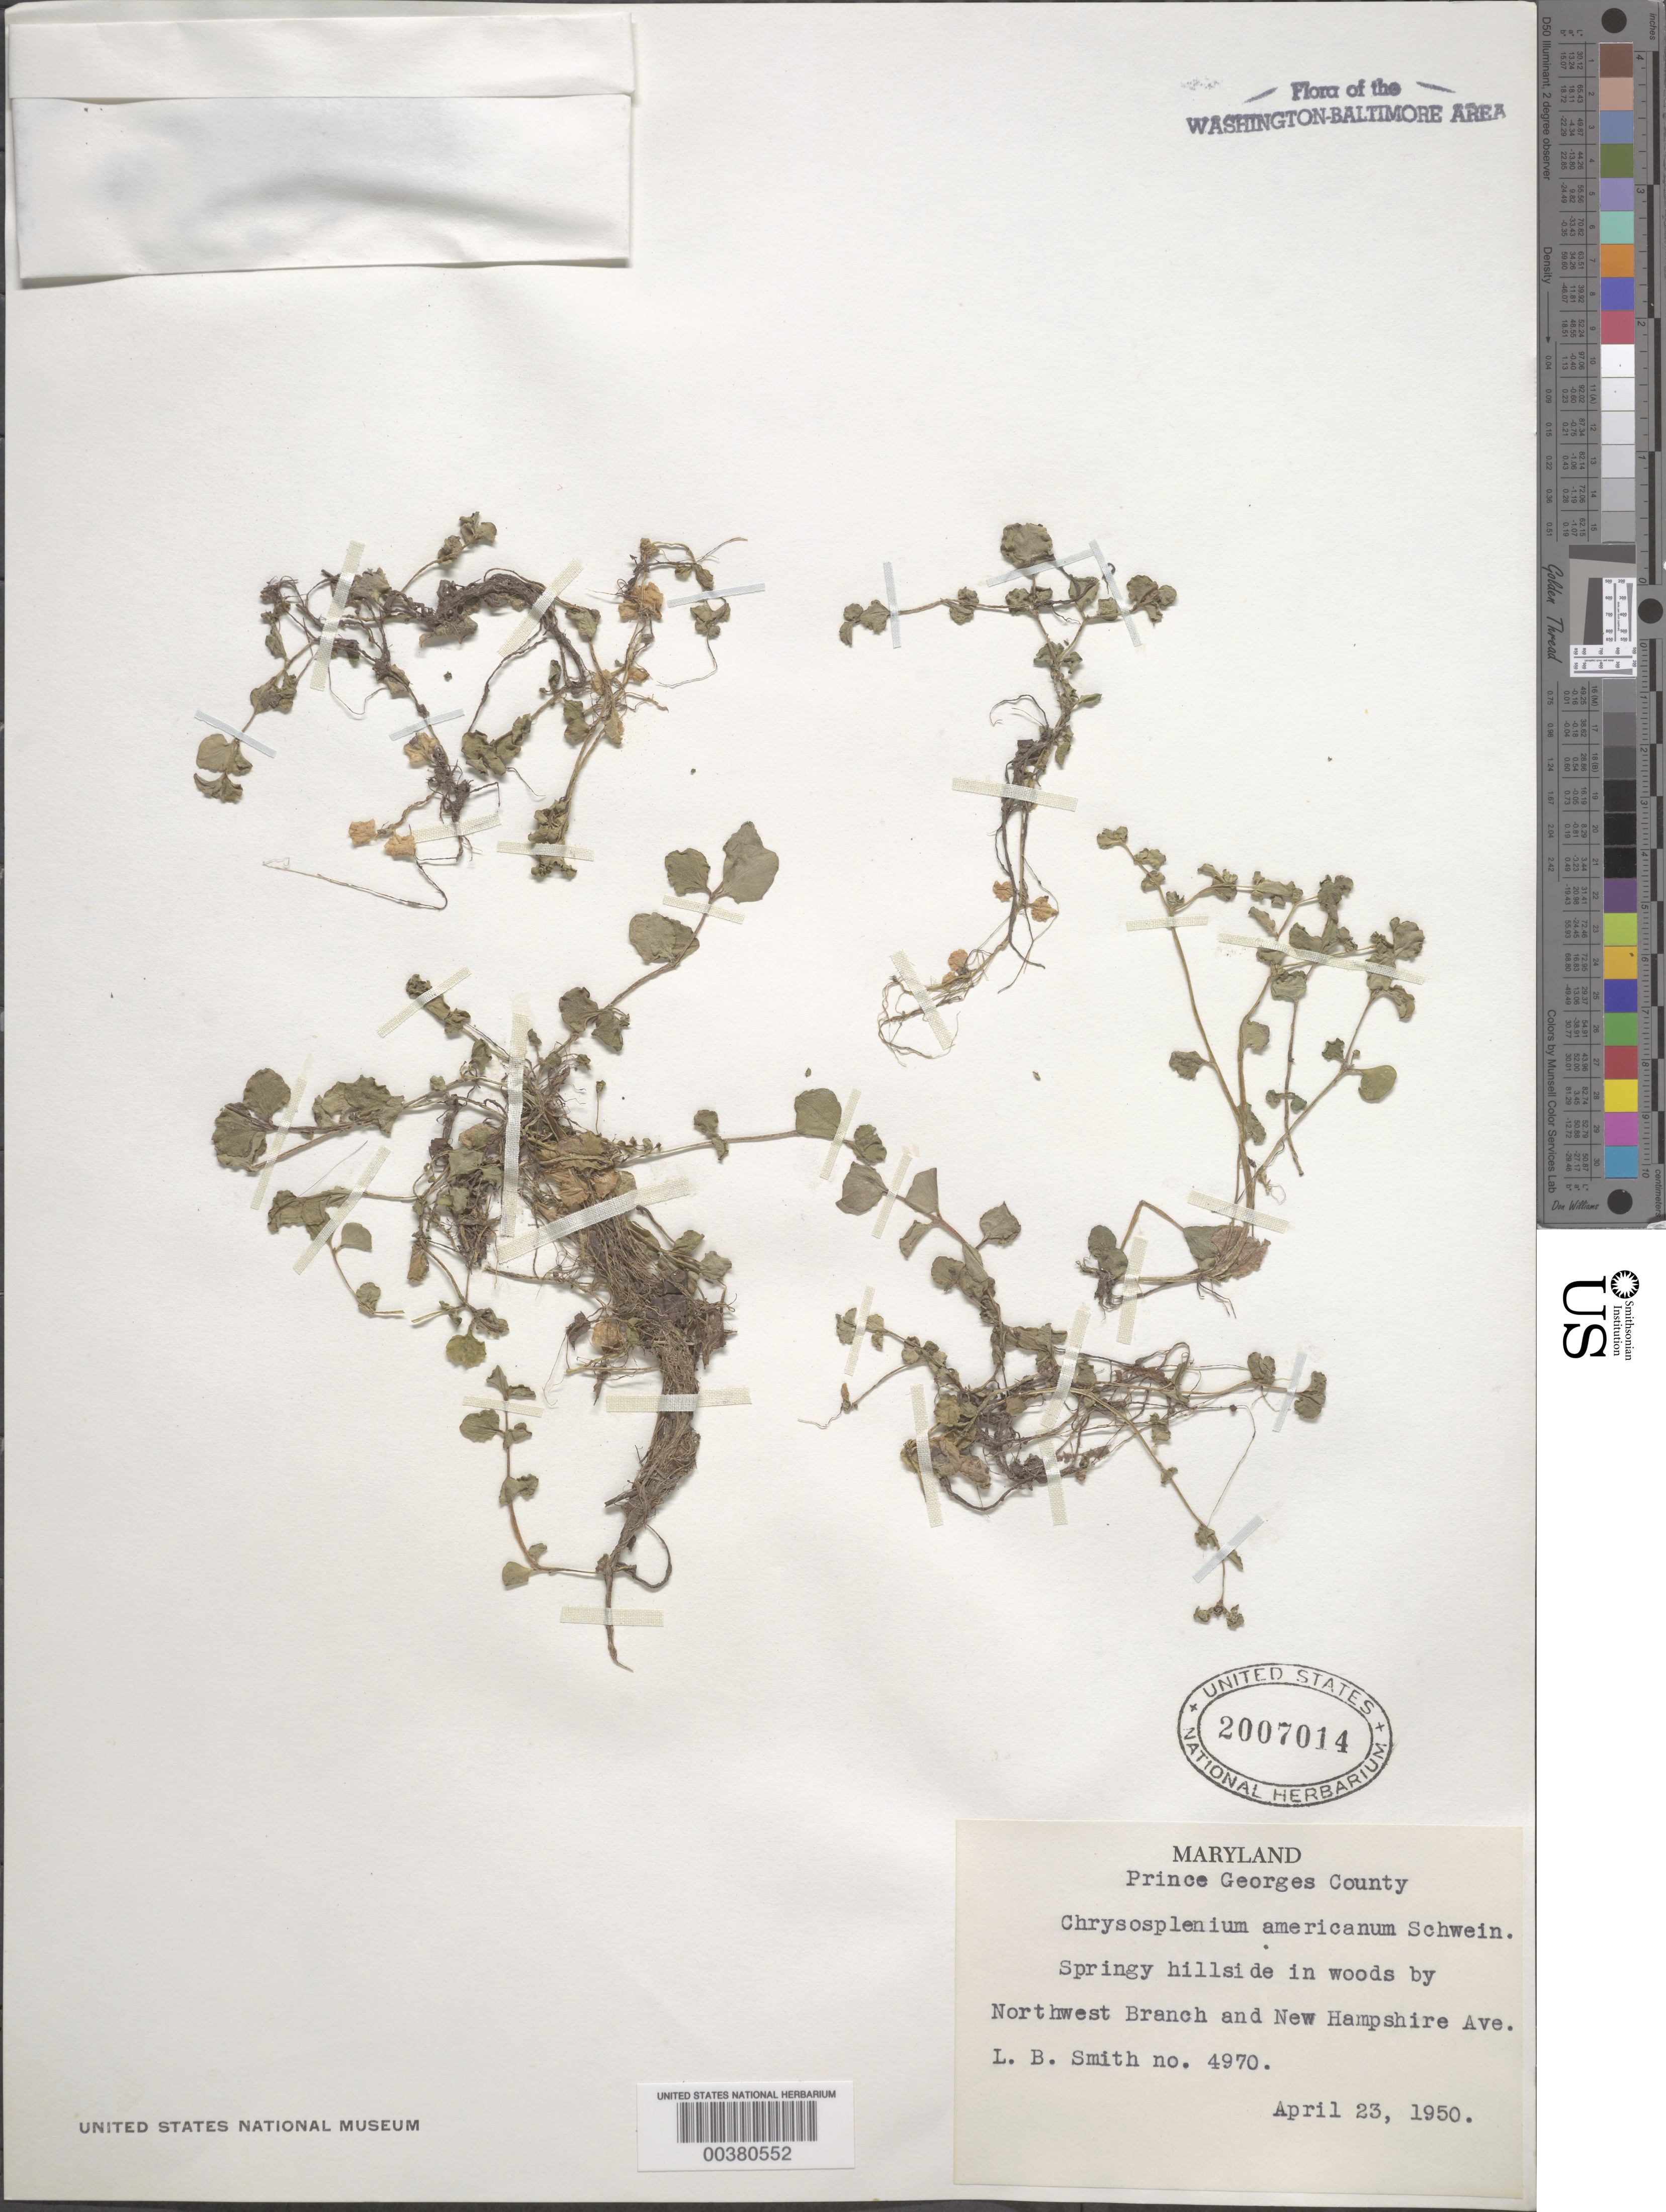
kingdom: Plantae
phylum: Tracheophyta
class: Magnoliopsida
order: Saxifragales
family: Saxifragaceae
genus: Chrysosplenium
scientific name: Chrysosplenium americanum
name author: Schwein.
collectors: L. Smith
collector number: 4970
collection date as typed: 23 Apr 1950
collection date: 1950-04-23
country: United States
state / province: Maryland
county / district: Prince George's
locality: Northwest Branch and New Hampshire Ave.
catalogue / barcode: US 2007014